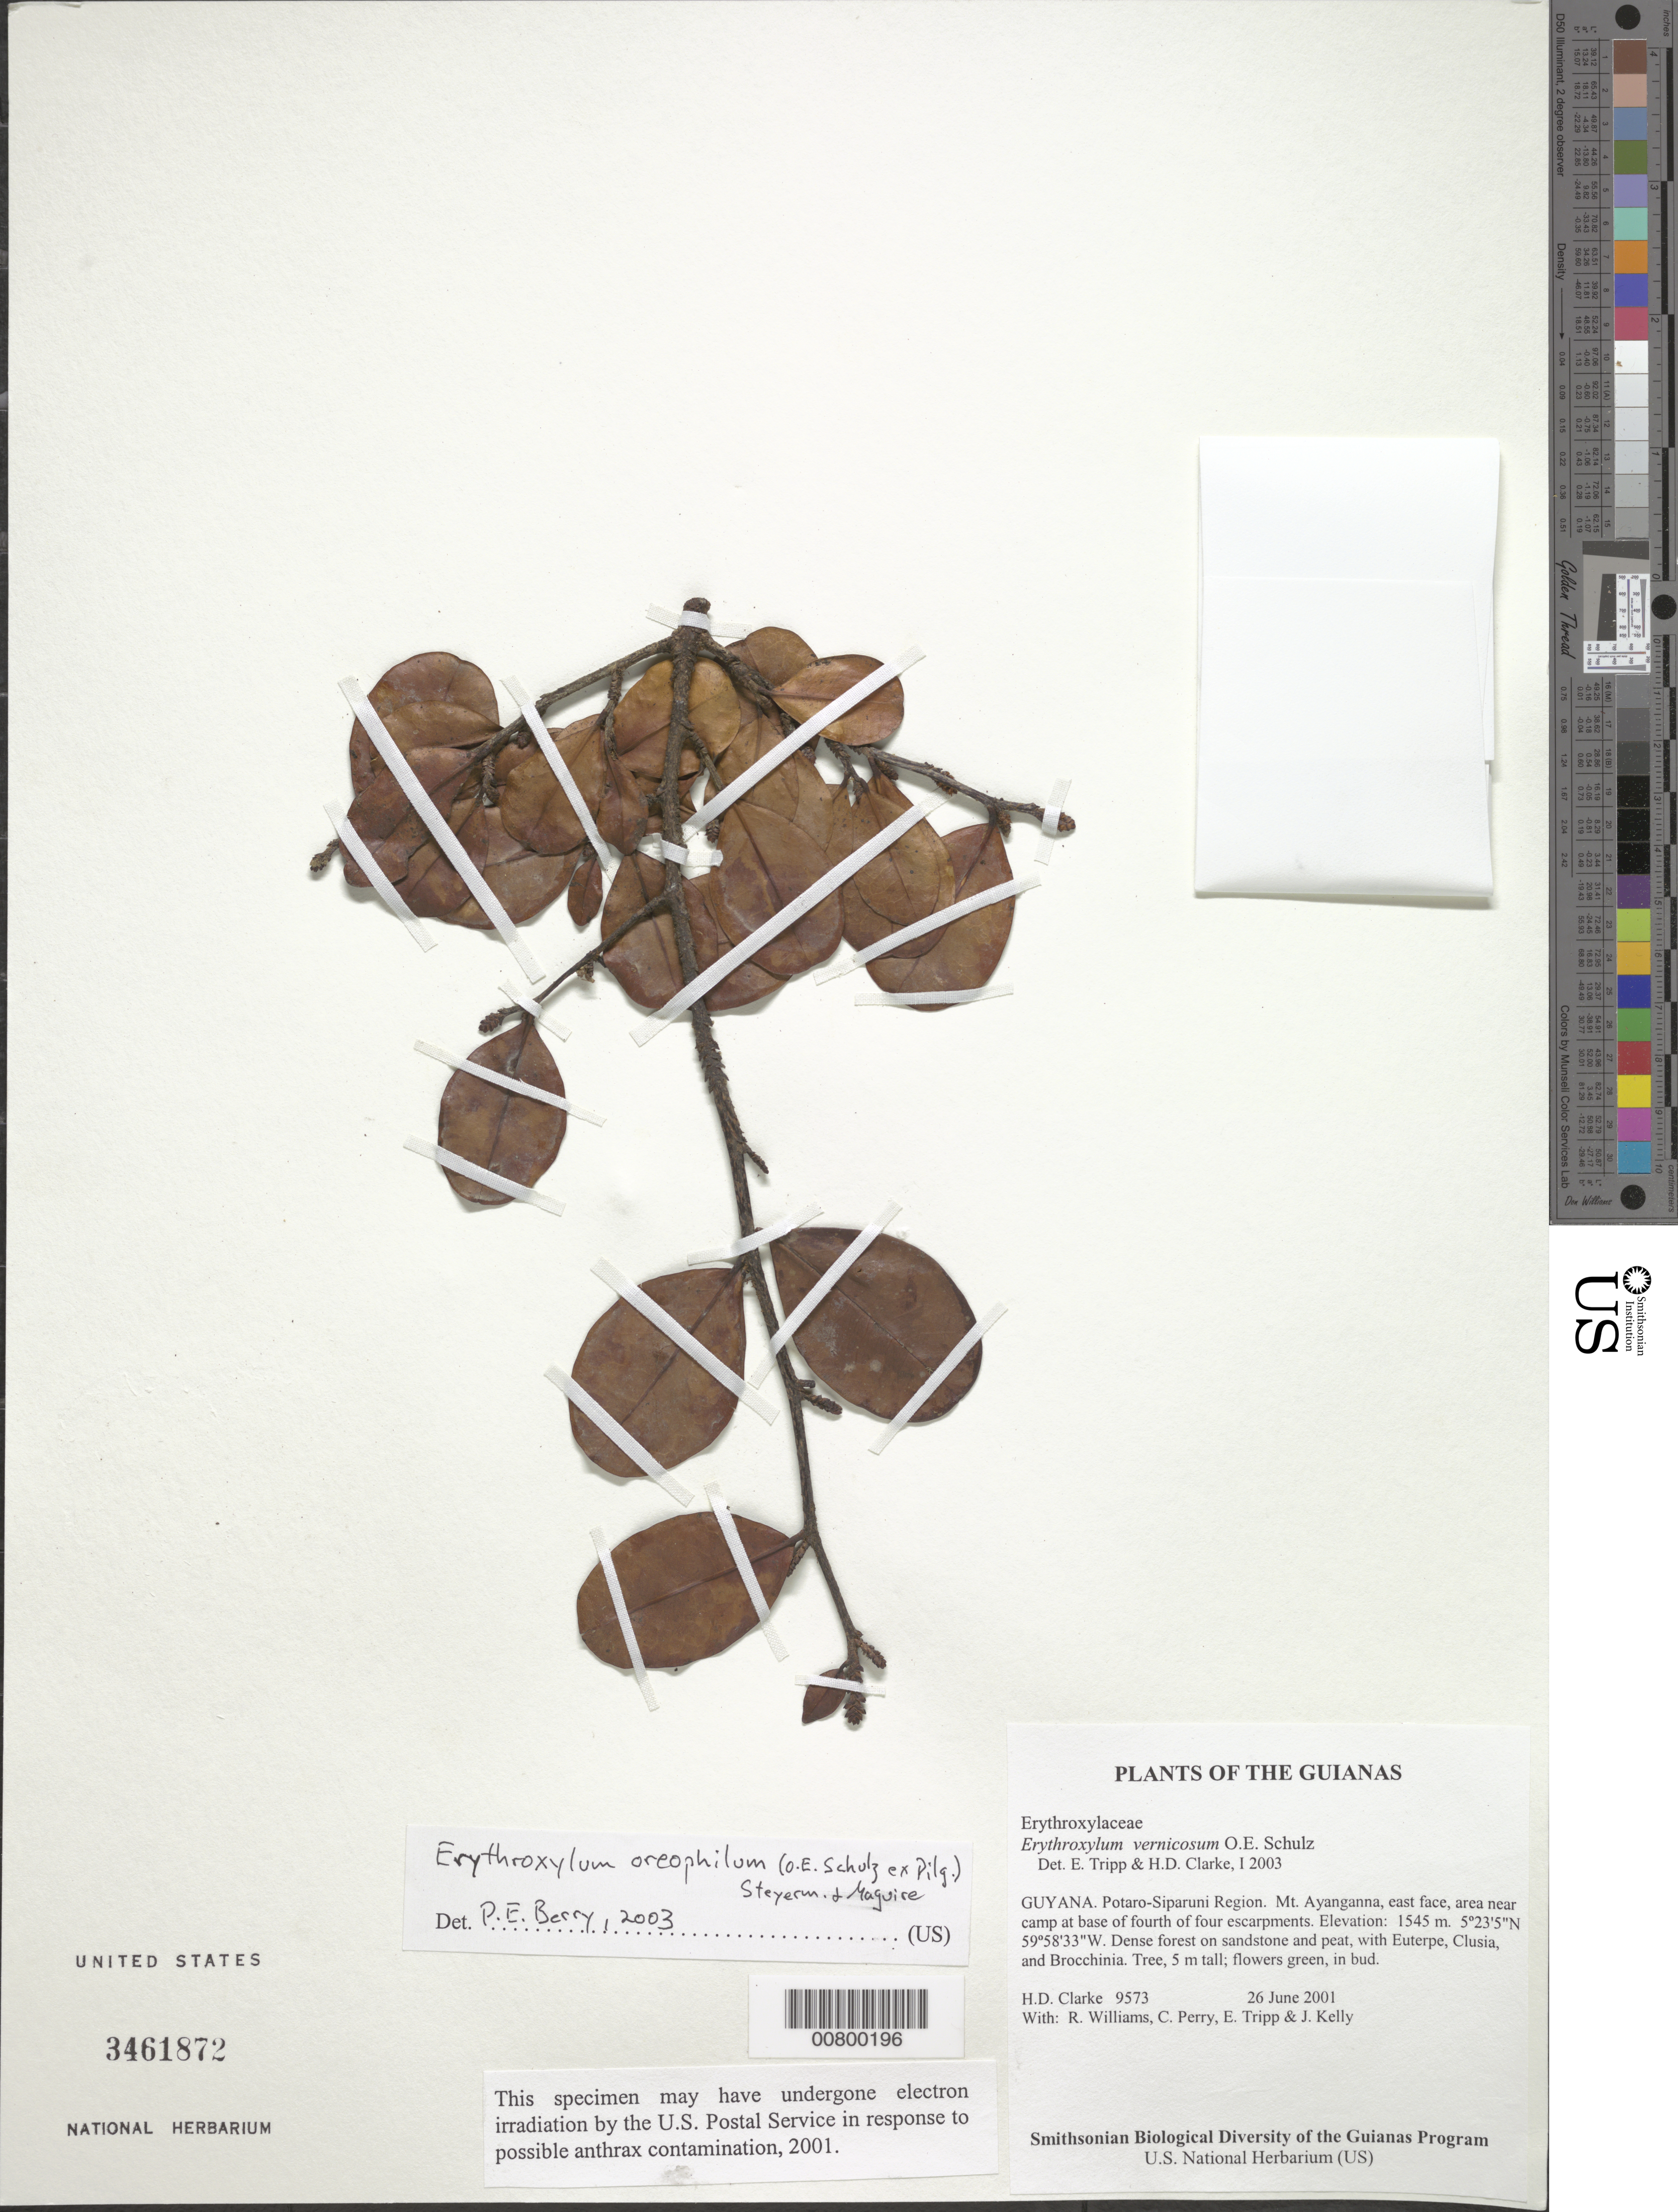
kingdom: Plantae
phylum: Tracheophyta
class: Magnoliopsida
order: Malpighiales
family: Erythroxylaceae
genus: Erythroxylum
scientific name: Erythroxylum oreophilum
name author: (O.E. Schulz ex Pilg.) Steyerm. & Maguire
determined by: Berry, P. E., (WIS), University of Wisconsin - Madison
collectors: H. D. Clarke, R. Williams, C. Perry, E. Tripp & J. Kelly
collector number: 9573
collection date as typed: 26 June 2001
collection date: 2001-06-26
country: Guyana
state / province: Potaro-Siparuni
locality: Mt. Ayanganna, east face, area near camp at base of fourth of four escarpments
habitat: Dense forest on sandstone and peat, with Euterpe, Clusia, and Brocchinia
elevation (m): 1545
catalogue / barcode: US 3461872